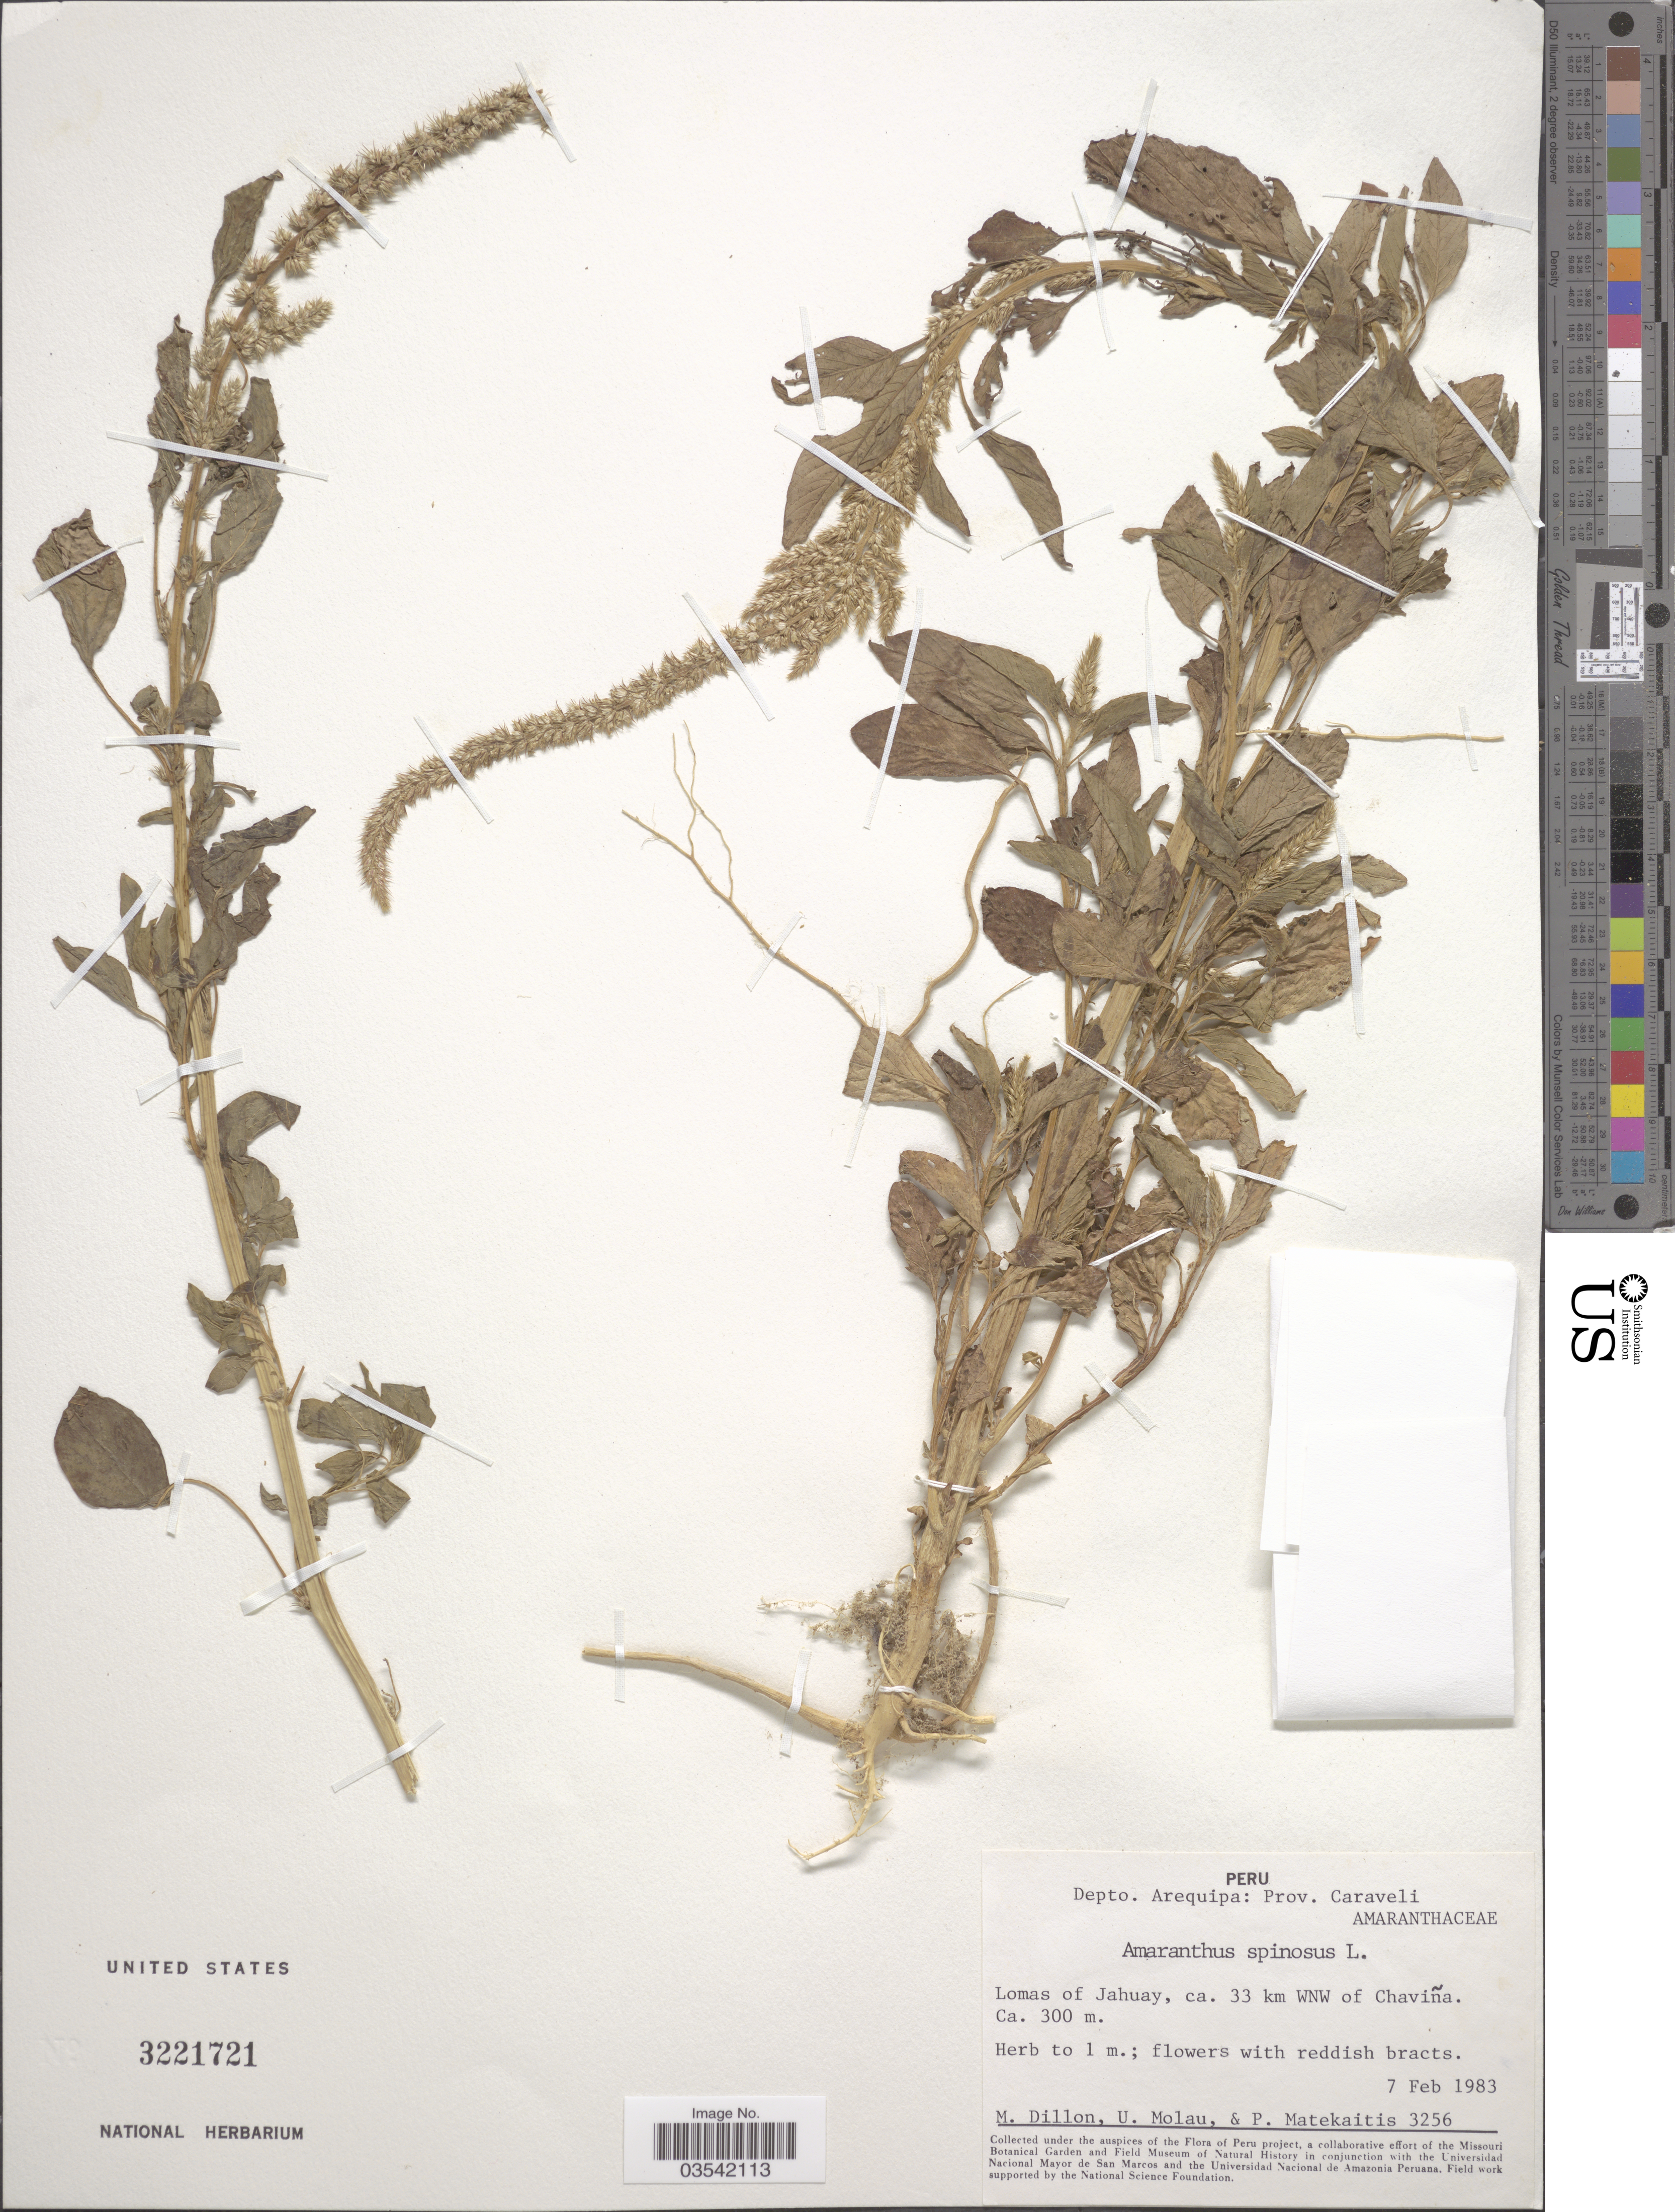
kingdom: Plantae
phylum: Tracheophyta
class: Magnoliopsida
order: Caryophyllales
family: Amaranthaceae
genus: Amaranthus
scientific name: Amaranthus spinosus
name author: L.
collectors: M. O. Dillon, U. Molau & P. Matekaitis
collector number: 3256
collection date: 1983-02-07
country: Peru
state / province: Arequipa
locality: Depto. Arequipa. Lomas of Jahuay, ca. 33 km WNW of Chaviña.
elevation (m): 300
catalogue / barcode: US 3221721